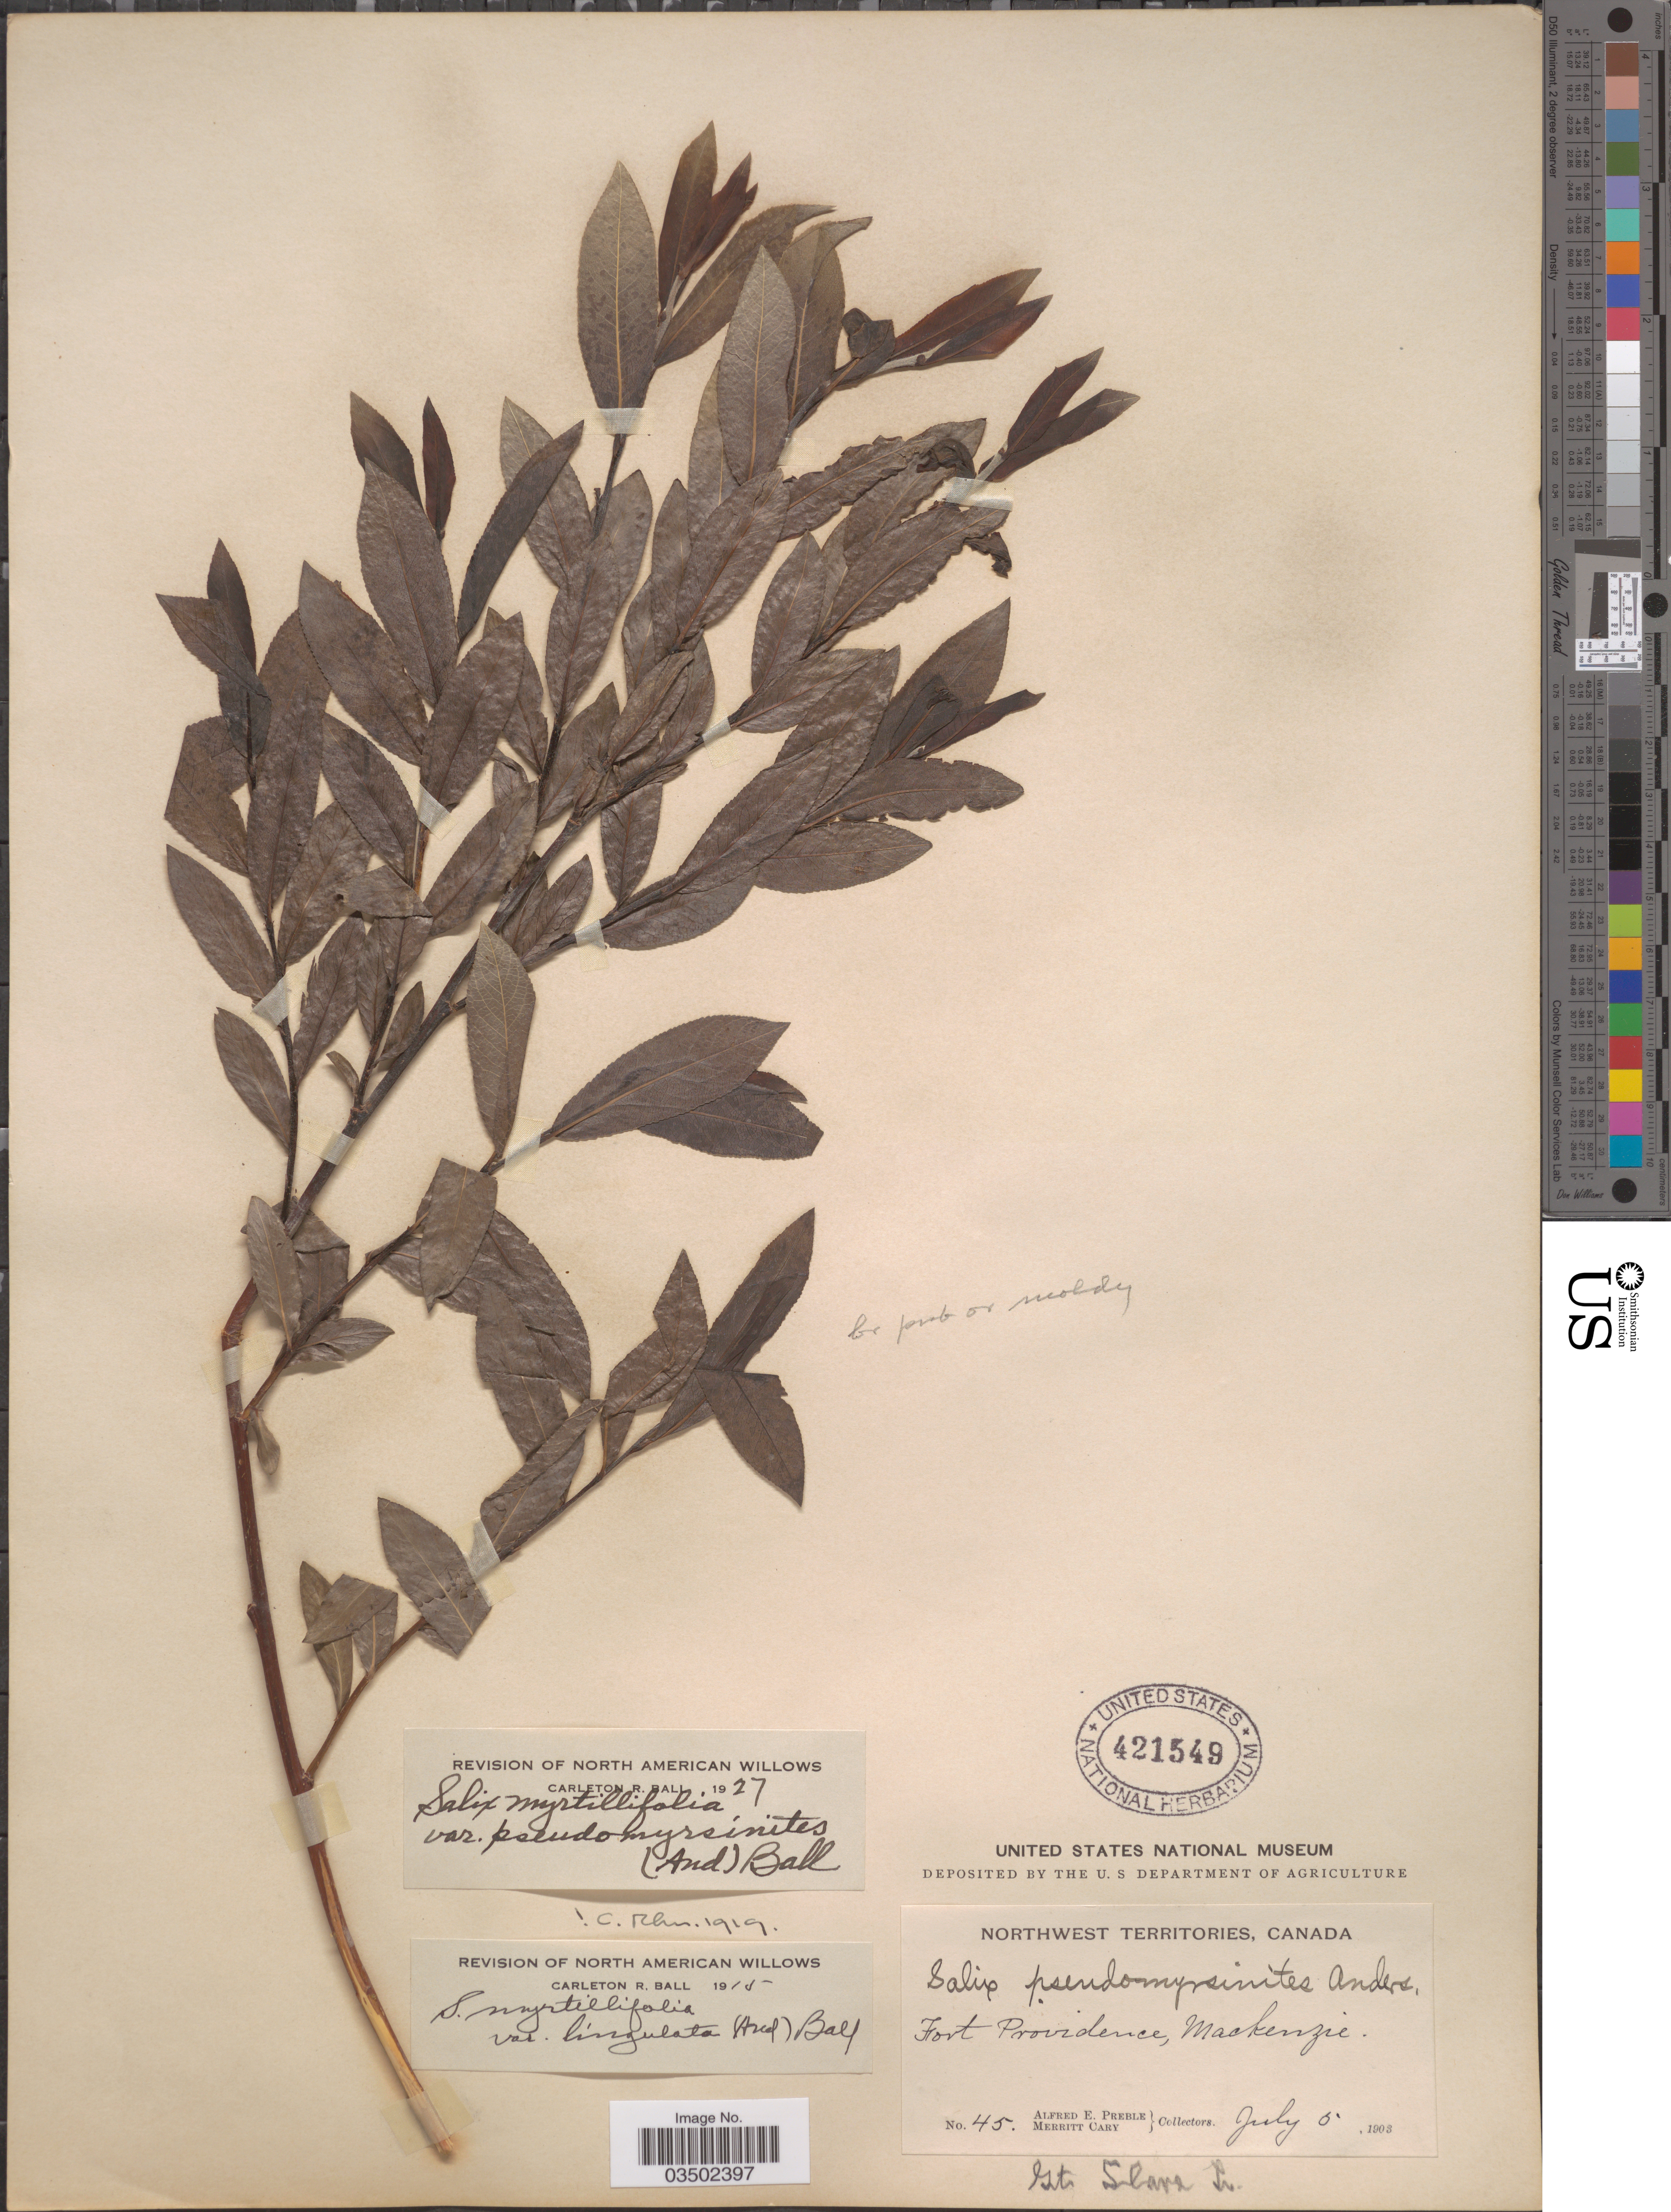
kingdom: Plantae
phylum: Tracheophyta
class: Magnoliopsida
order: Malpighiales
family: Salicaceae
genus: Salix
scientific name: Salix pseudocordata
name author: (Andersson) Andersson ex Rydb.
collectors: A. Preble & M. Cary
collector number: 45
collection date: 1903-07-05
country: Canada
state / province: Northwest Territories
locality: Fort Providence, Mackenzie. Gt Slave L.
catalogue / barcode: US 421549